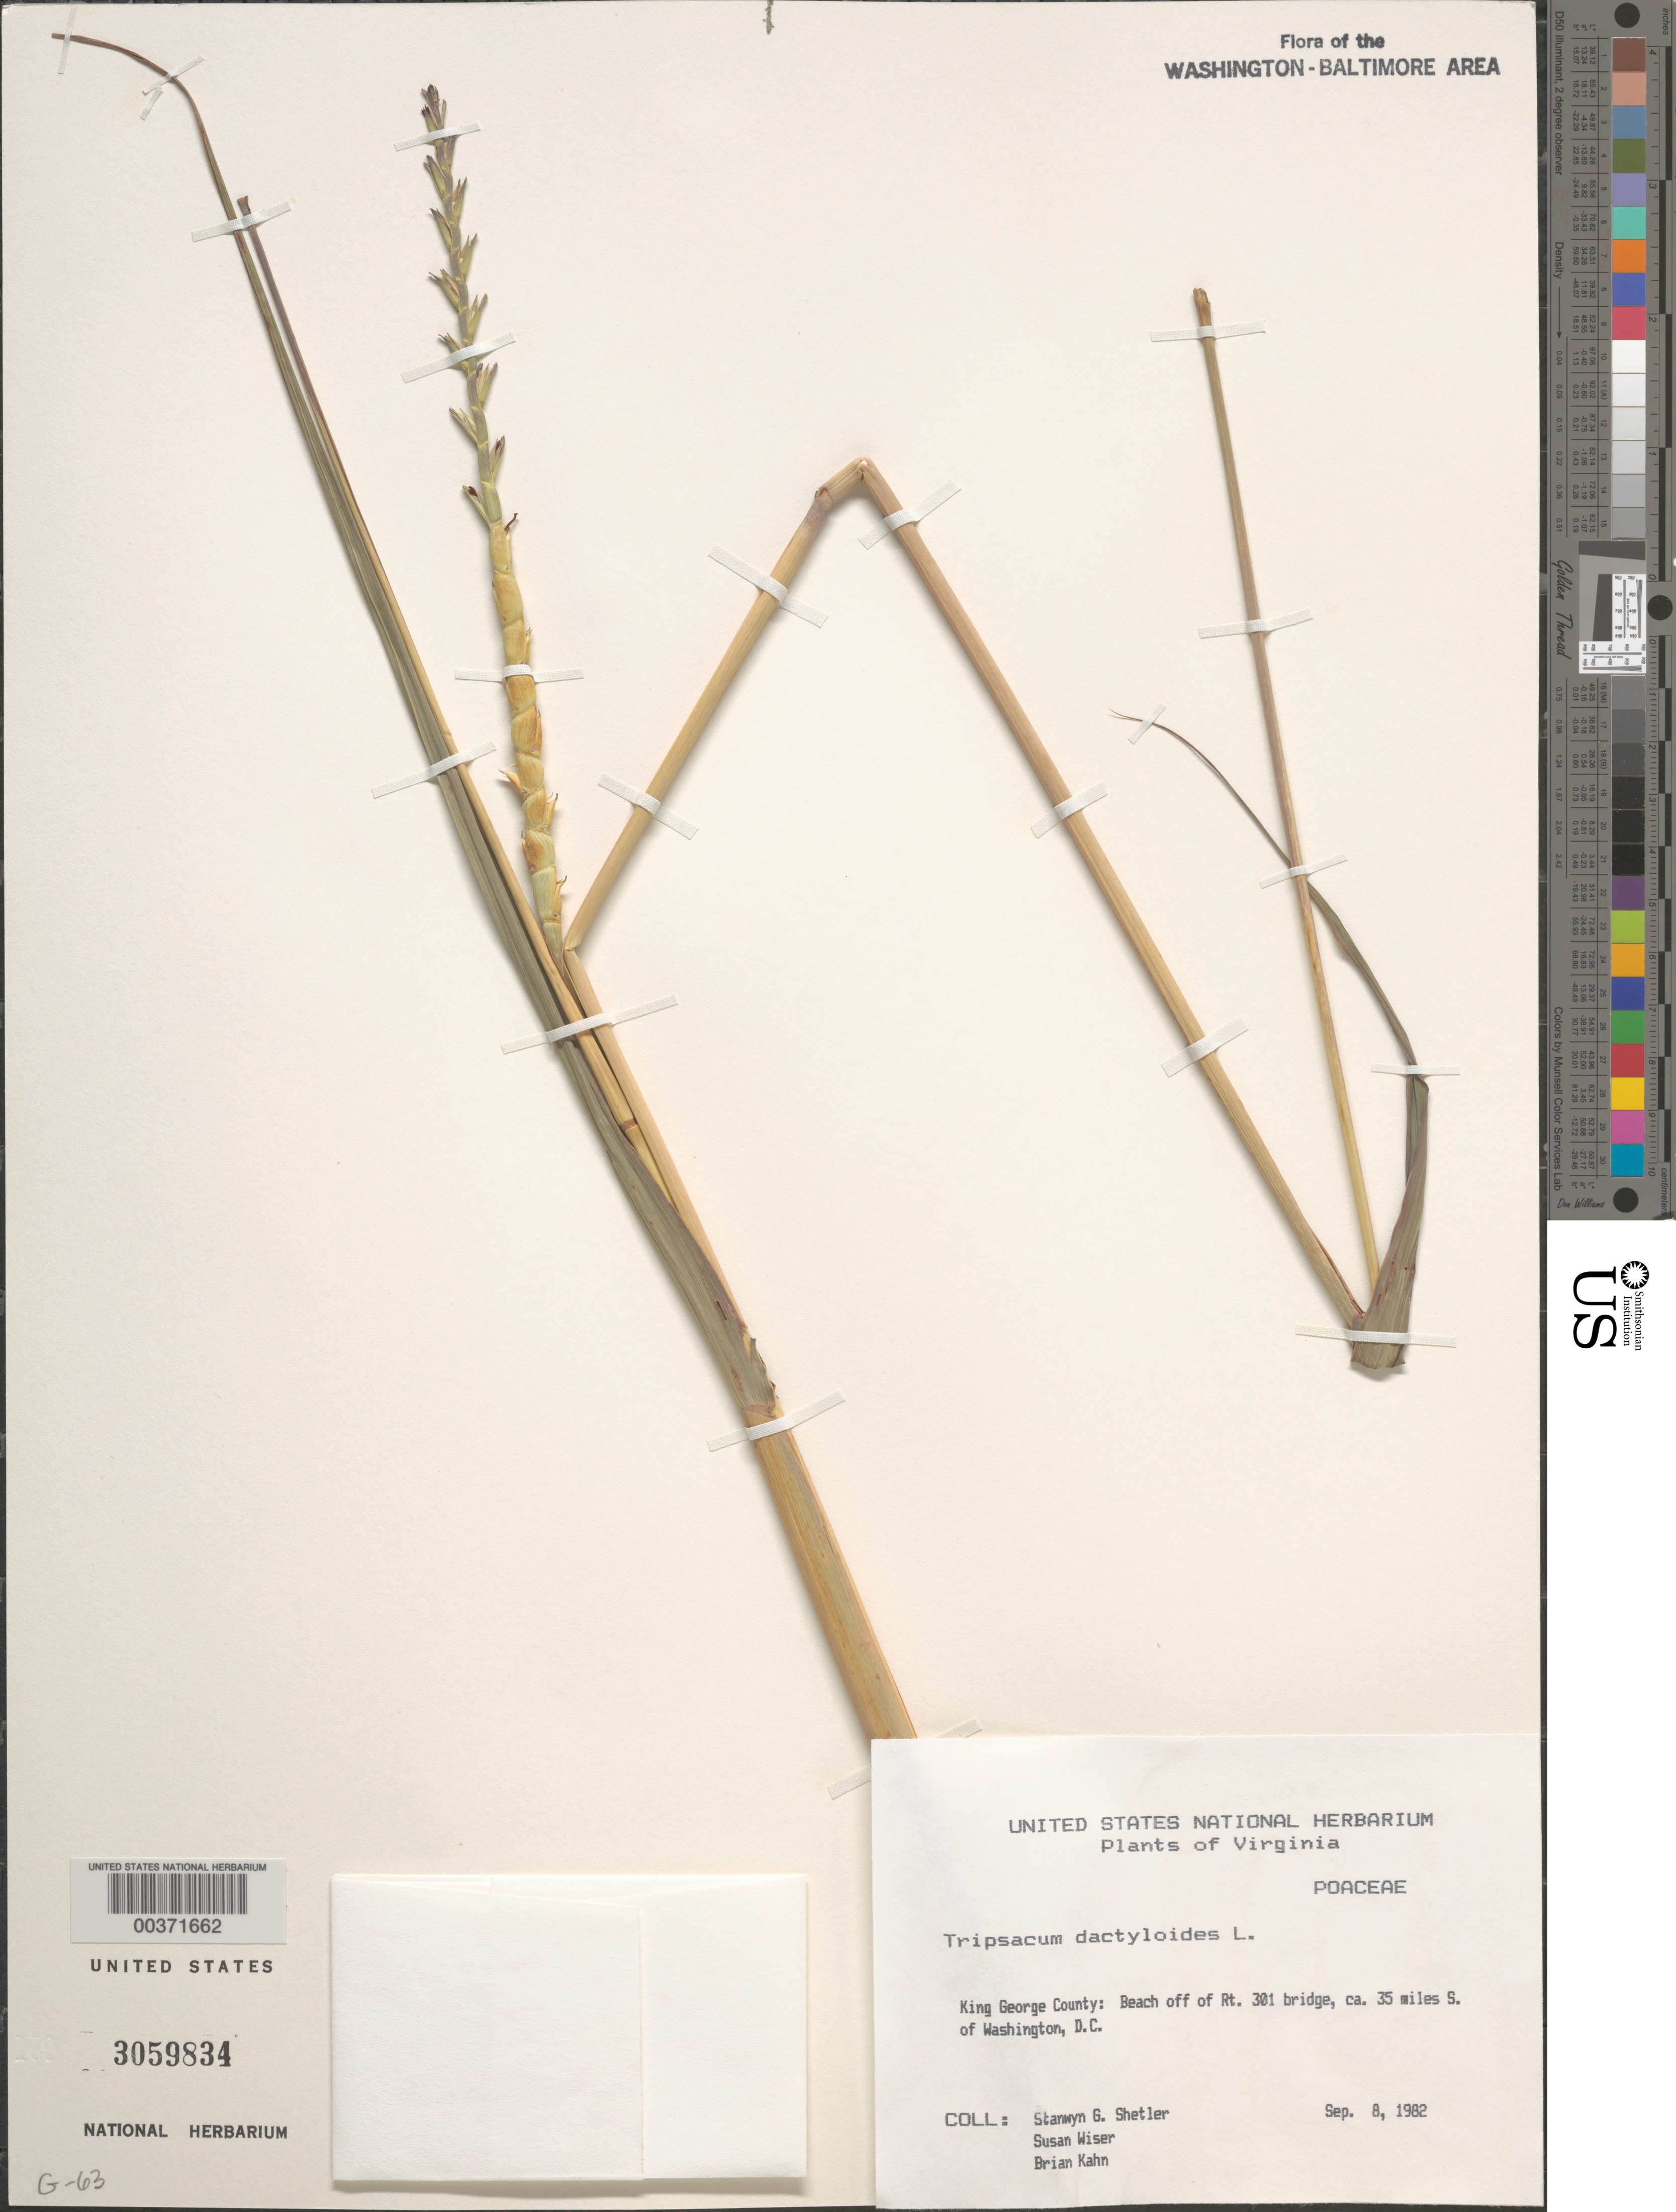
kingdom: Plantae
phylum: Tracheophyta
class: Liliopsida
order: Poales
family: Poaceae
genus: Tripsacum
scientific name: Tripsacum dactyloides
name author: (L.) L.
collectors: S. Shetler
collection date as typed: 08 Sep 1982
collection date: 1982-09-08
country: United States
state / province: Virginia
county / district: King George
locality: Beach off of Rt. 301 Bridge, ca. 35 miles S. of Washington, DC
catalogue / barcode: US 3059834